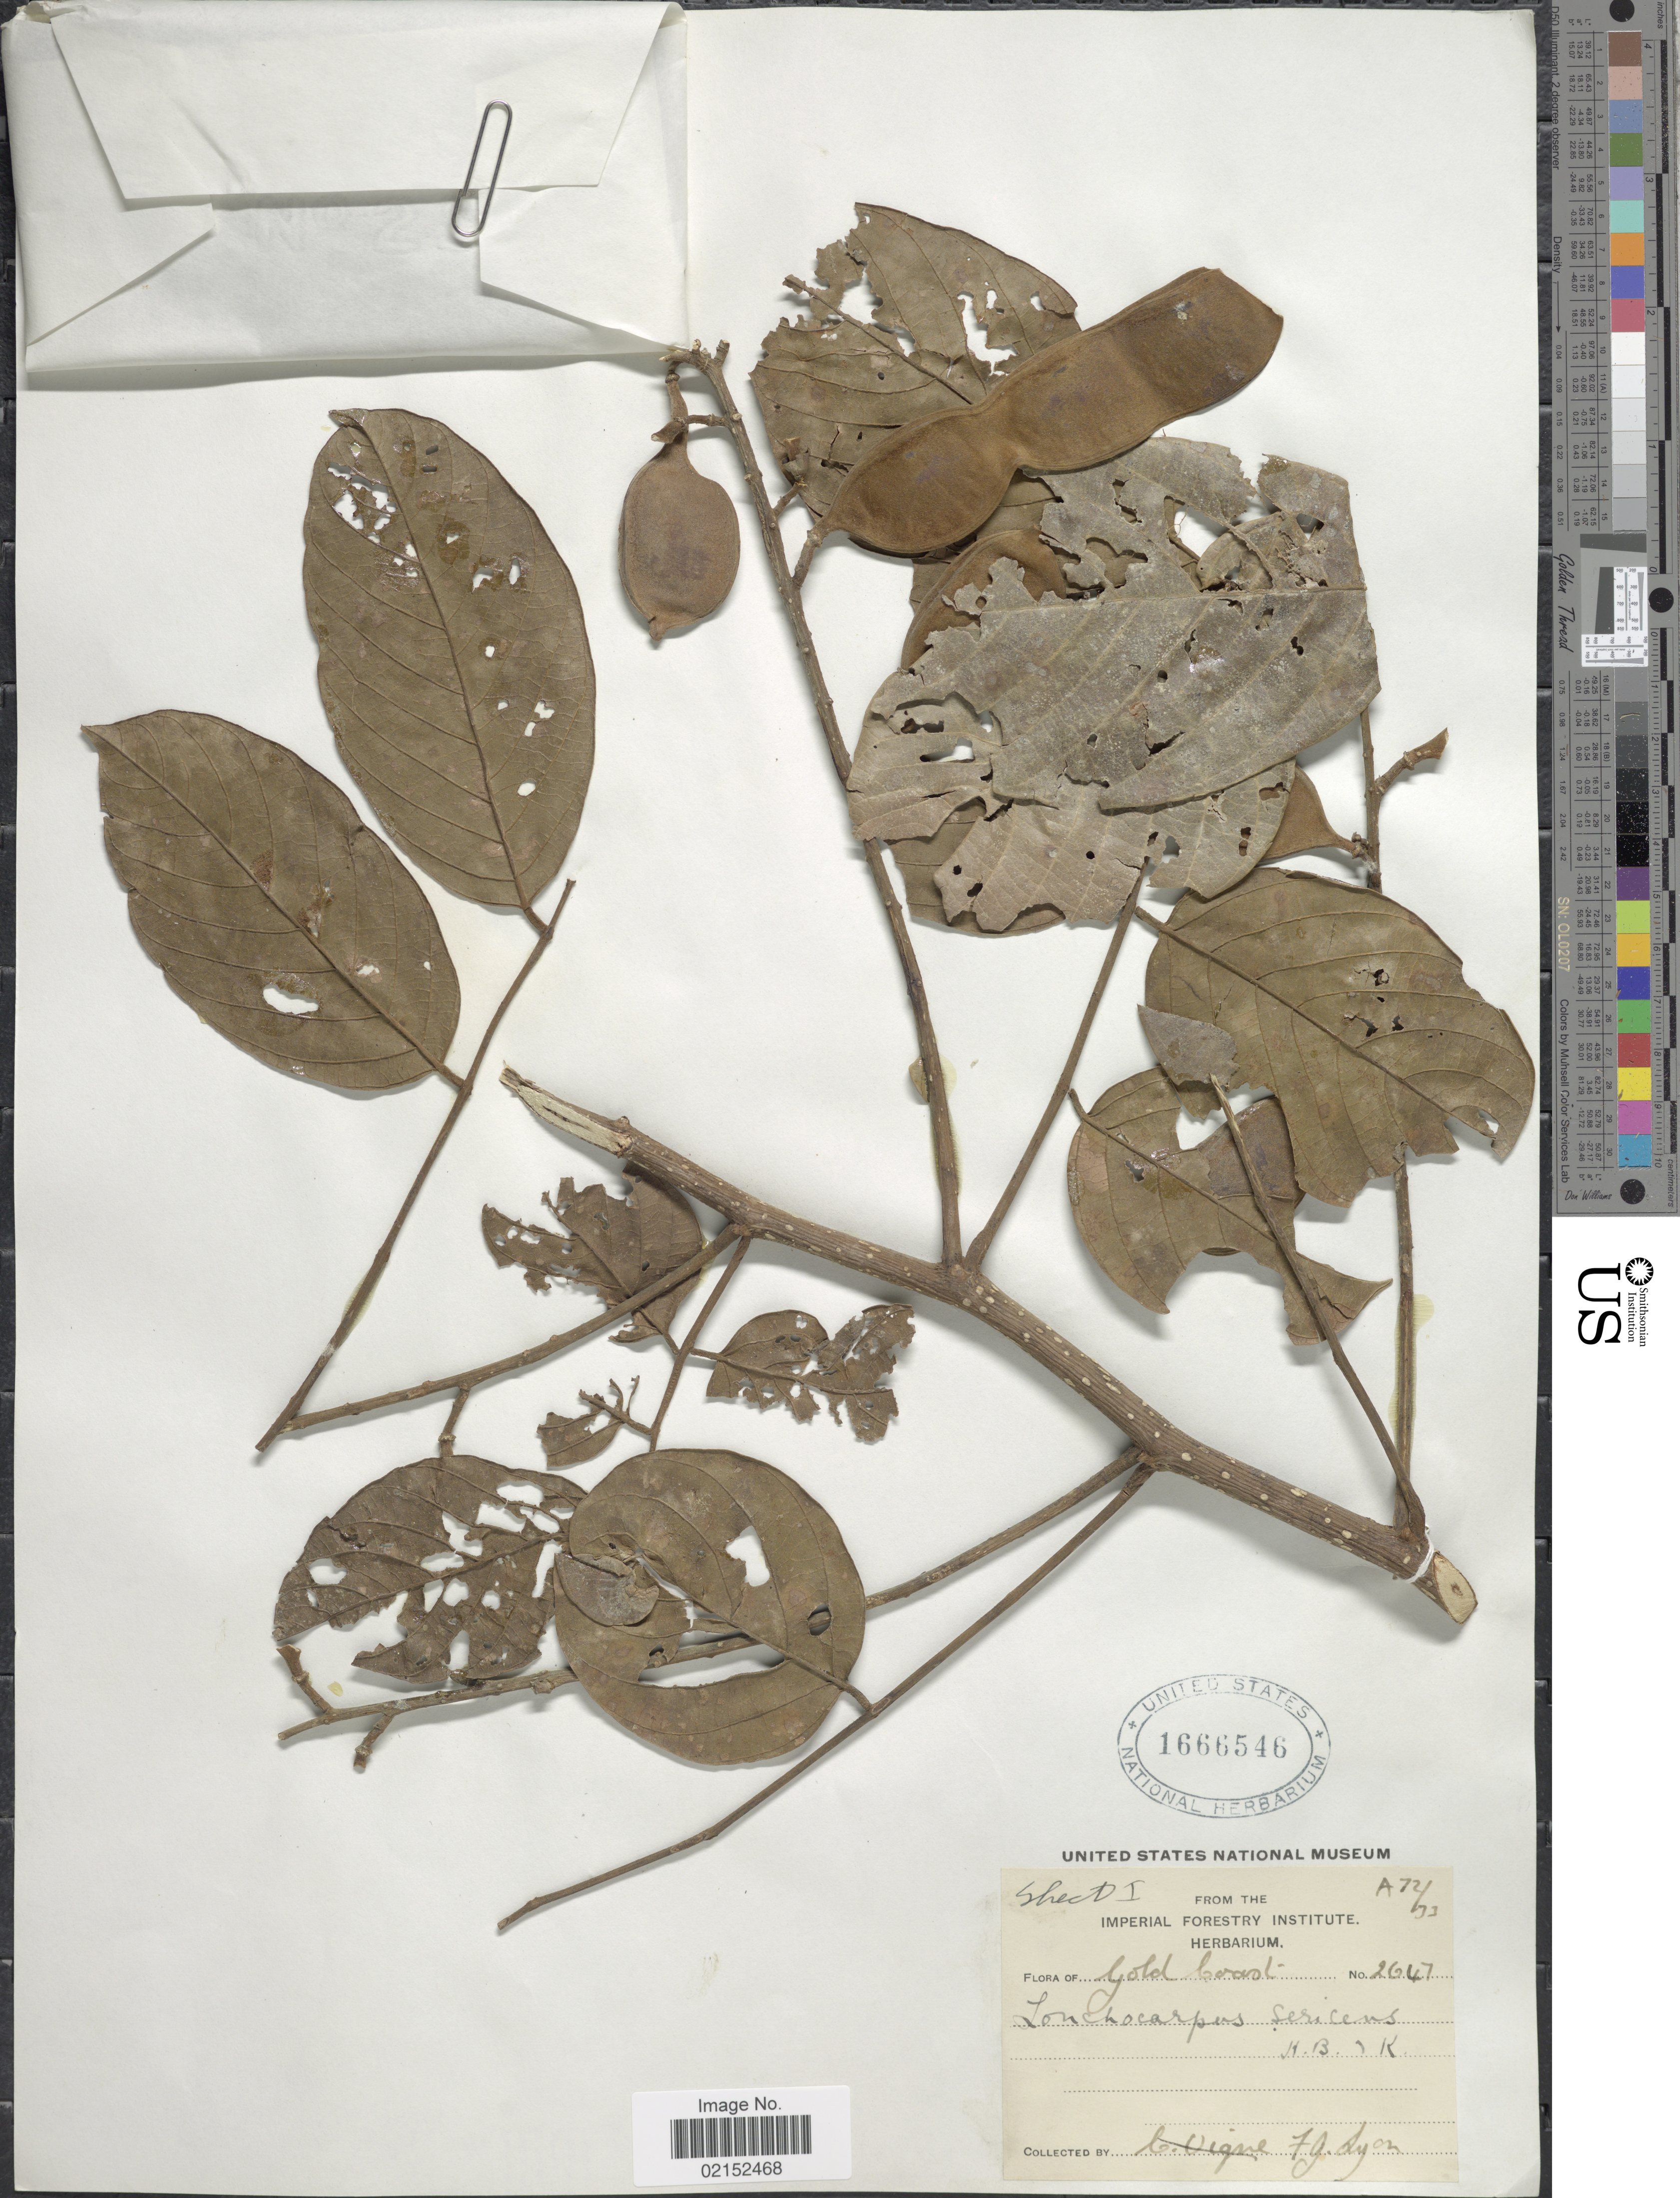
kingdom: Plantae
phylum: Tracheophyta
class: Magnoliopsida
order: Fabales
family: Fabaceae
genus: Lonchocarpus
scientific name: Lonchocarpus sericeus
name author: (Poir.) Kunth ex DC.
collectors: F. Lyon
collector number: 2647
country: Ghana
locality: Gold Coast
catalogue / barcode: US 1666546